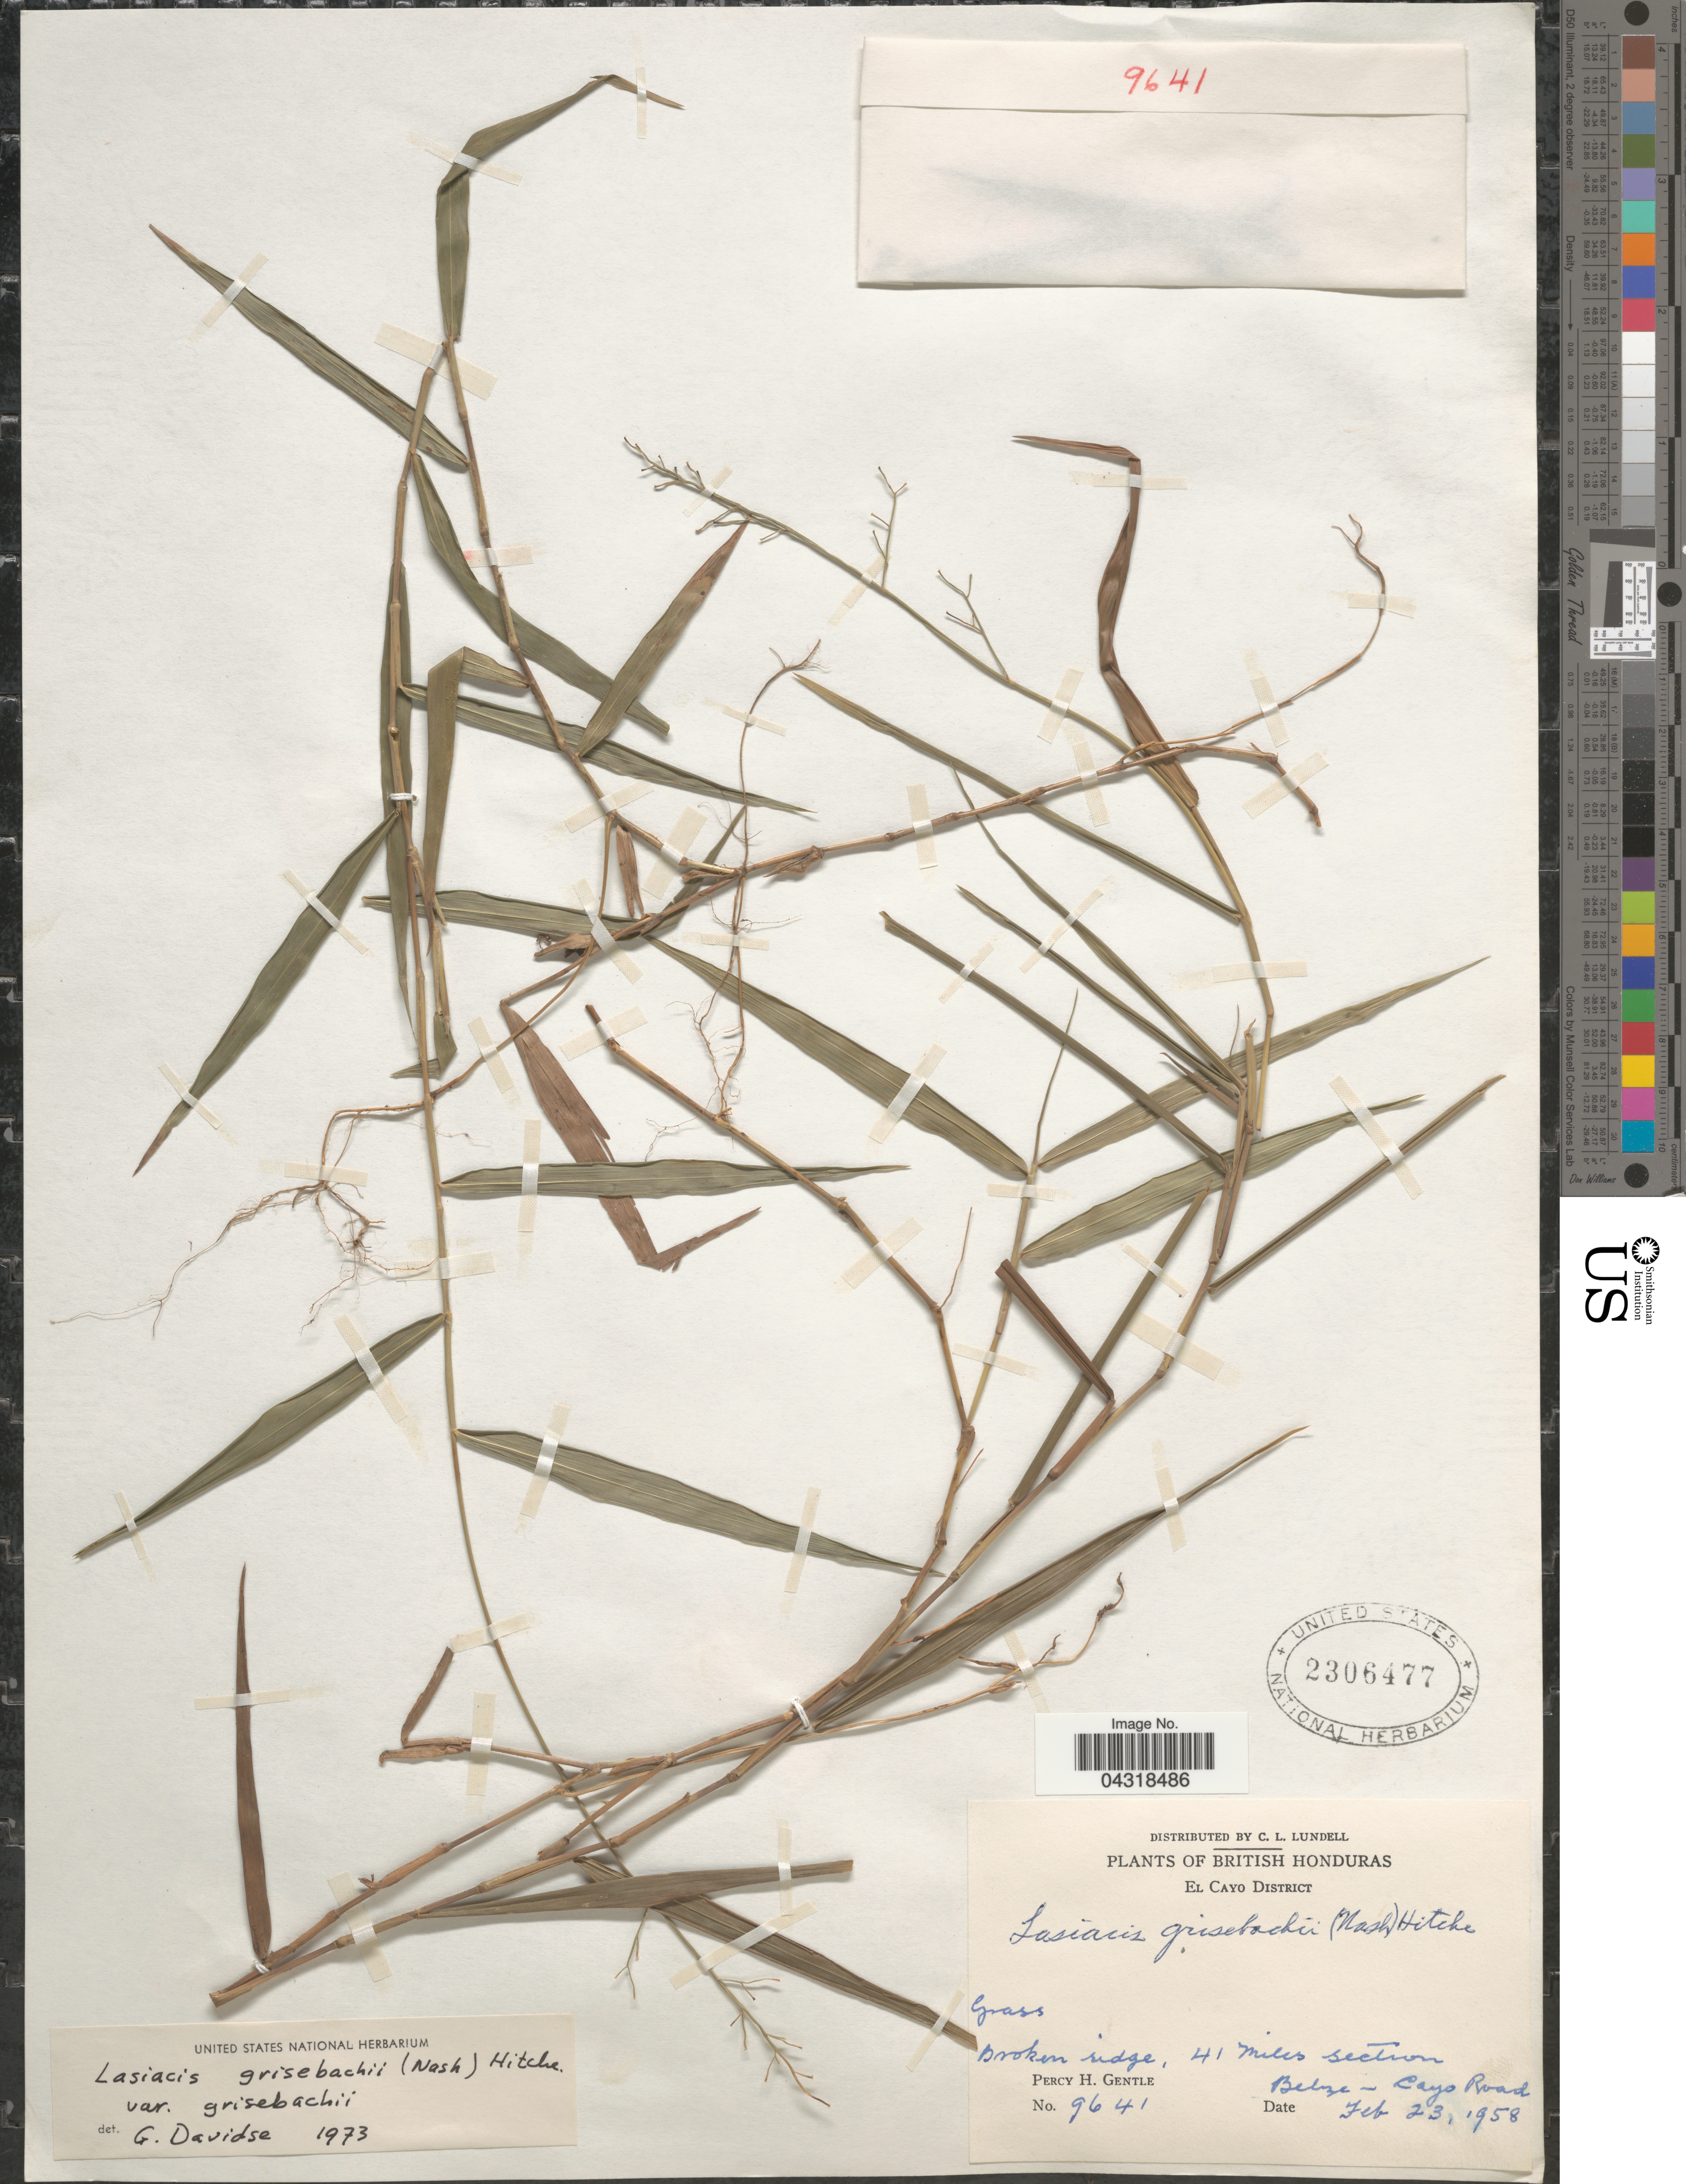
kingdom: Plantae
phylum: Tracheophyta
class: Liliopsida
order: Poales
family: Poaceae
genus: Lasiacis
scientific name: Lasiacis grisebachii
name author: (Nash) Hitchc.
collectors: P. H. Gentle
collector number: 9641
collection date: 1958-02-23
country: Belize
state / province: Cayo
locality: British Honduras. El Cayo District. Broken ridge, 41 miles section. Belize - Cayo Road.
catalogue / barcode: US 2306477